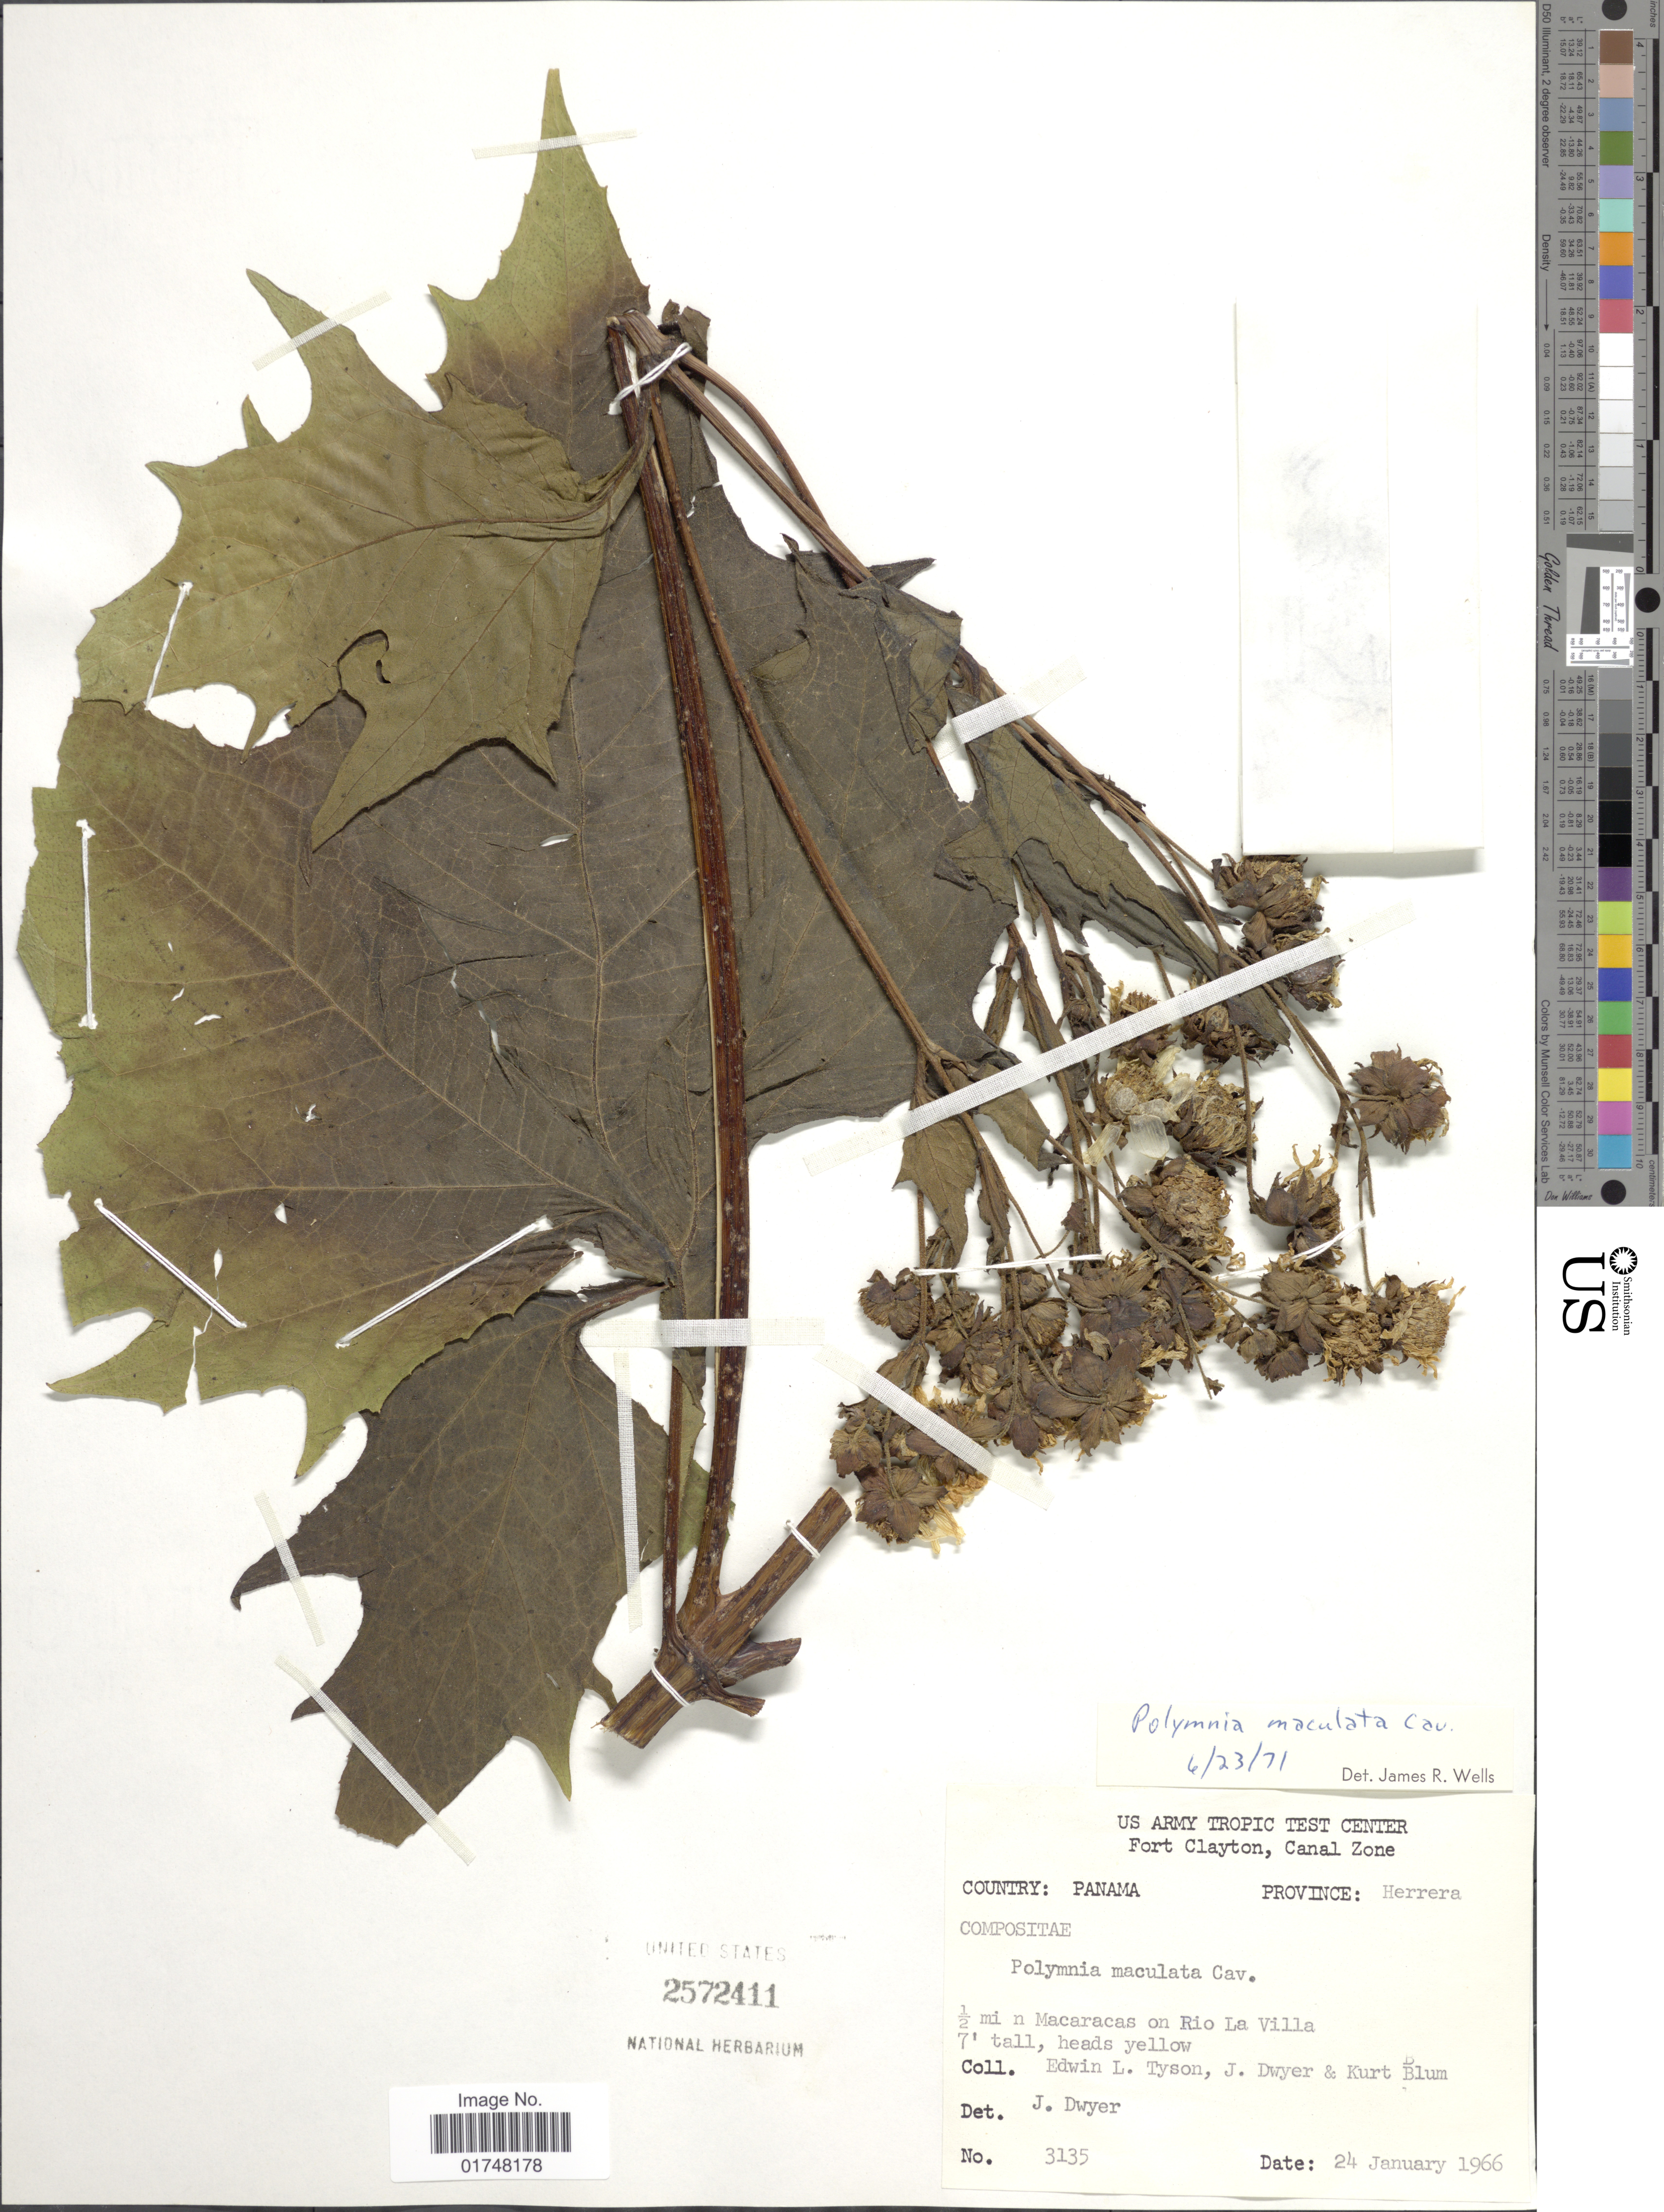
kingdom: Plantae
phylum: Tracheophyta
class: Magnoliopsida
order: Asterales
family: Asteraceae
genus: Smallanthus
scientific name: Smallanthus maculatus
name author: (Cav.) H. Rob.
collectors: E. L. Tyson, J. Dwyer & K. E. Blum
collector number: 3135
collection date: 1966-01-24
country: Panama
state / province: Herrera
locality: Fort Clayton, Canal Zone. 1/2 mi n Macaracas on Rio La Villa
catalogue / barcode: US 2572411